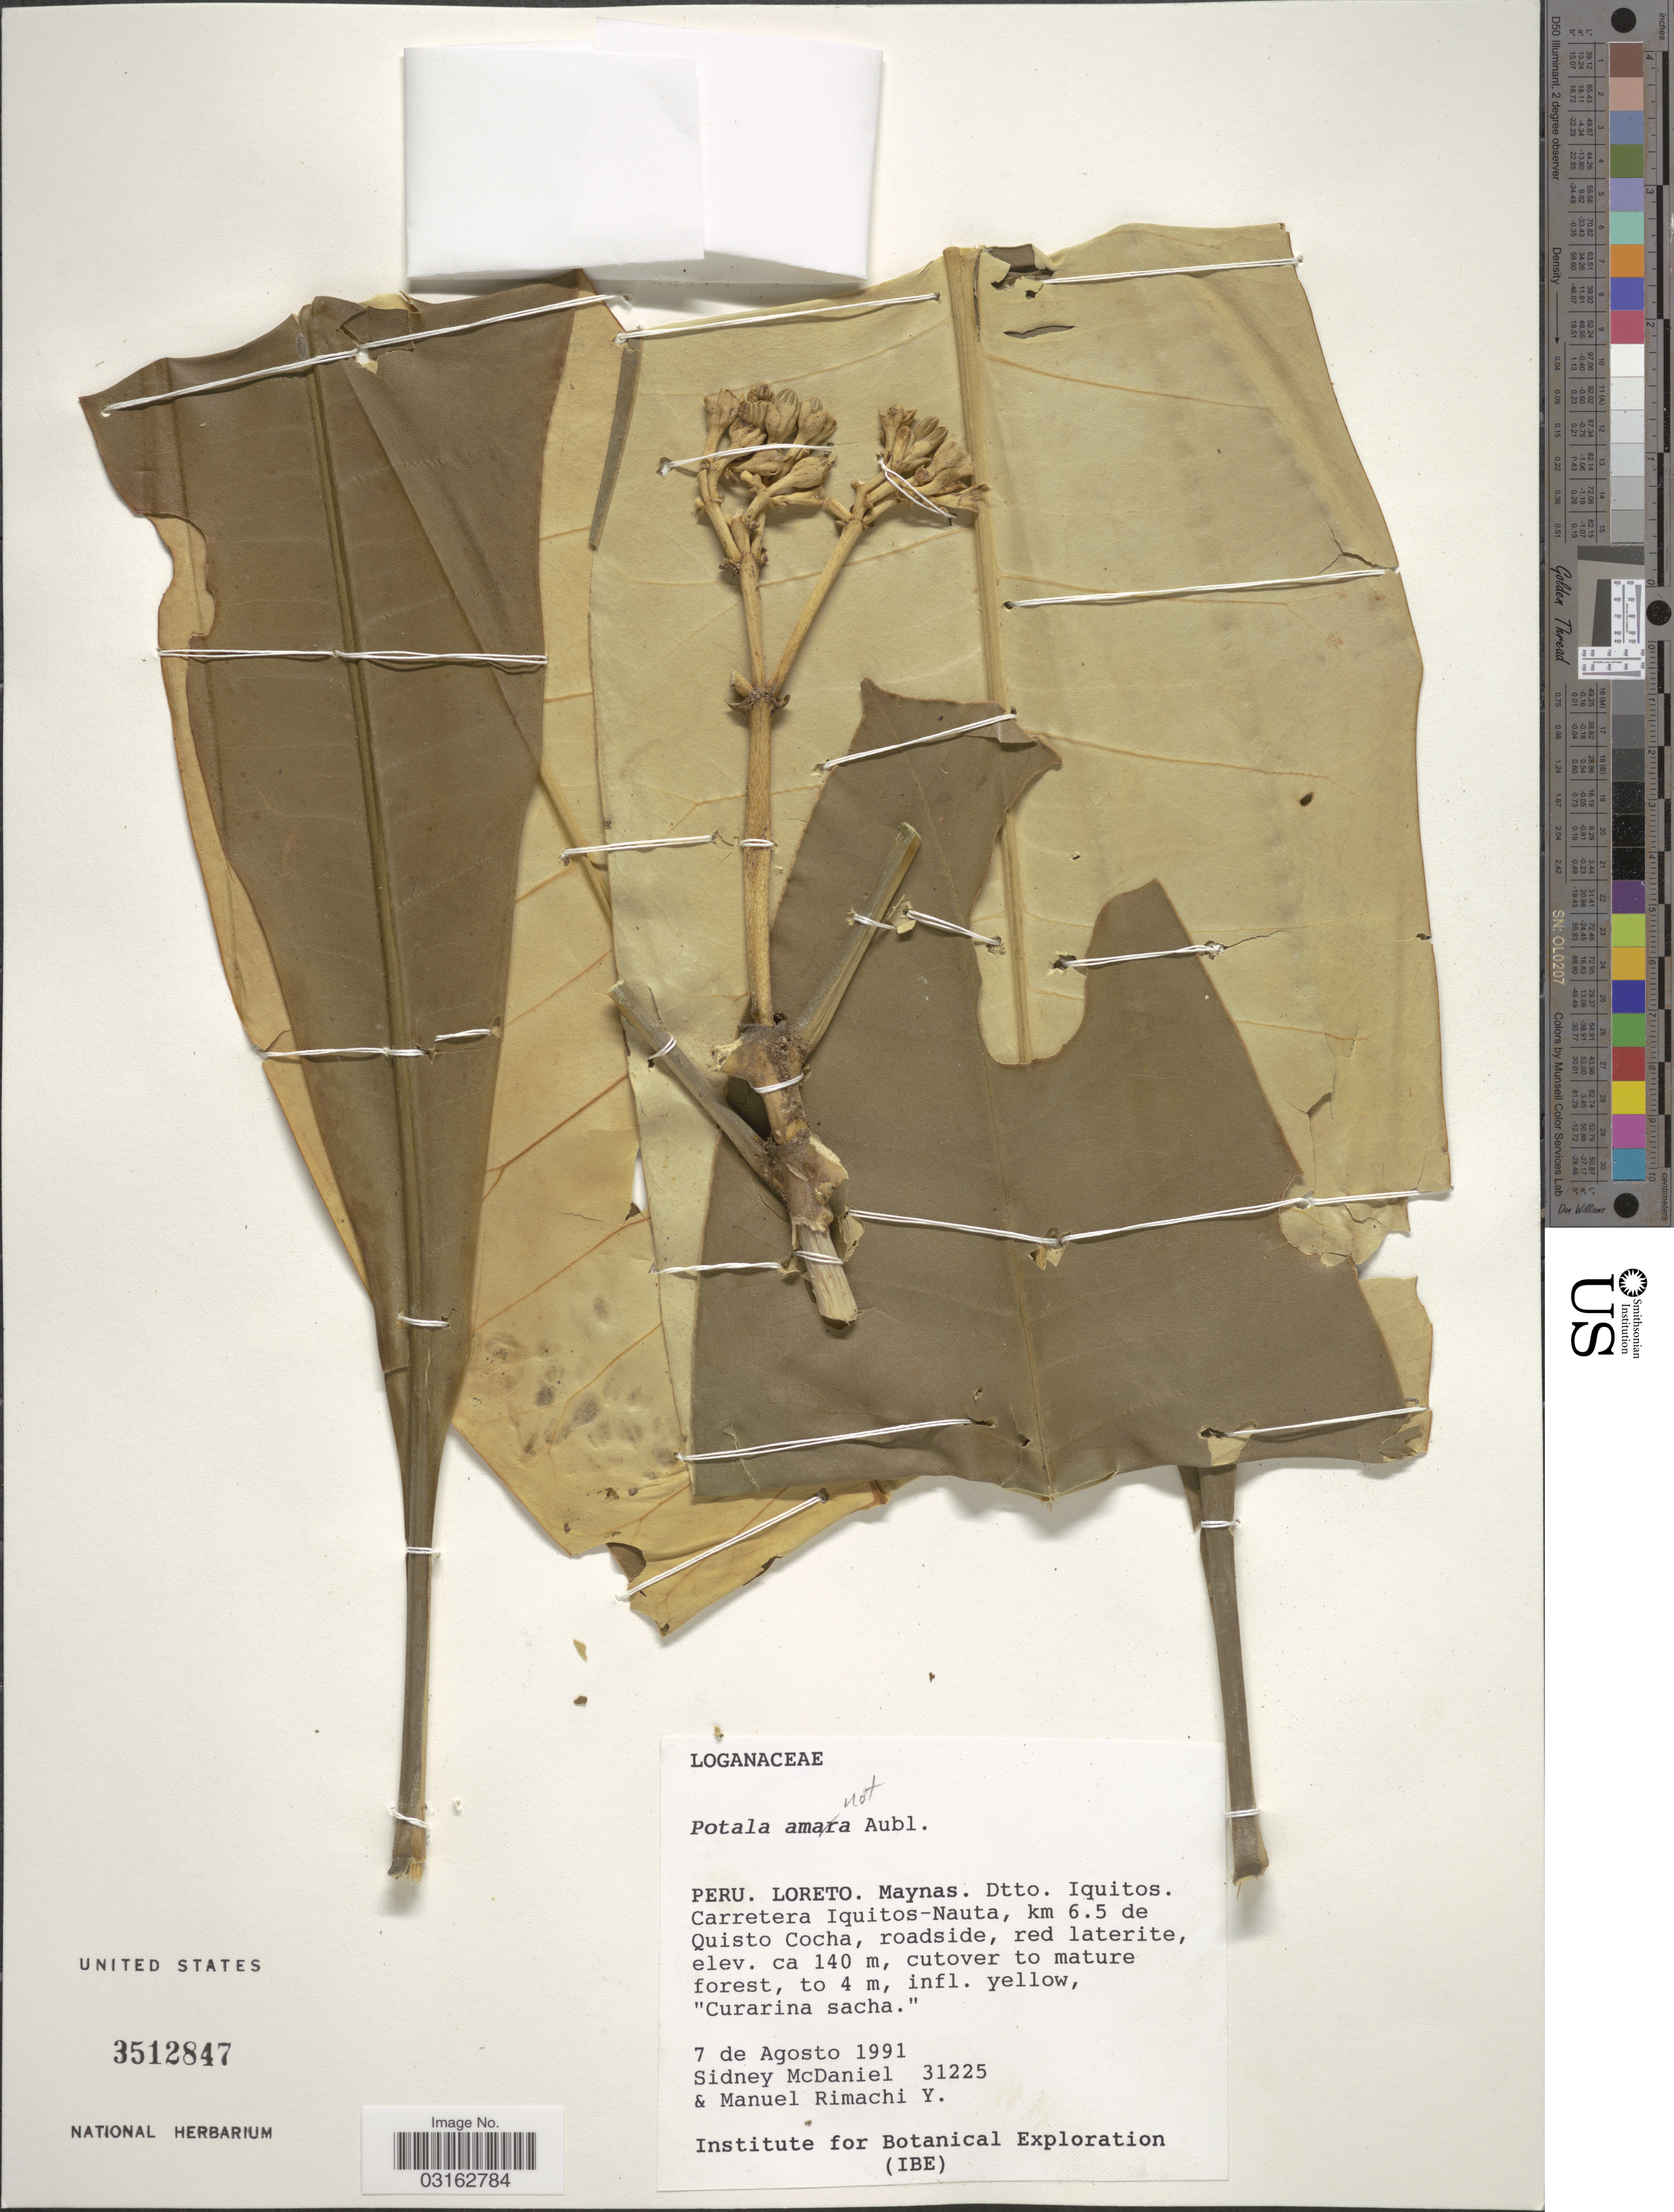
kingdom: Plantae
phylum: Tracheophyta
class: Magnoliopsida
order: Gentianales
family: Gentianaceae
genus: Potalia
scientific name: Potalia coronata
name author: Struwe & V.A. Albert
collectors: S. McDaniel & M. Rimachi Y.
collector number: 31225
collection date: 1991-08-07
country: Peru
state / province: Loreto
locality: Maynas, Dtto. Iquitos, Carretera Iquitos-Nauta, km 6.5 de Quisto Cocha, roadside.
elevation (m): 140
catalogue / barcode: US 3512847